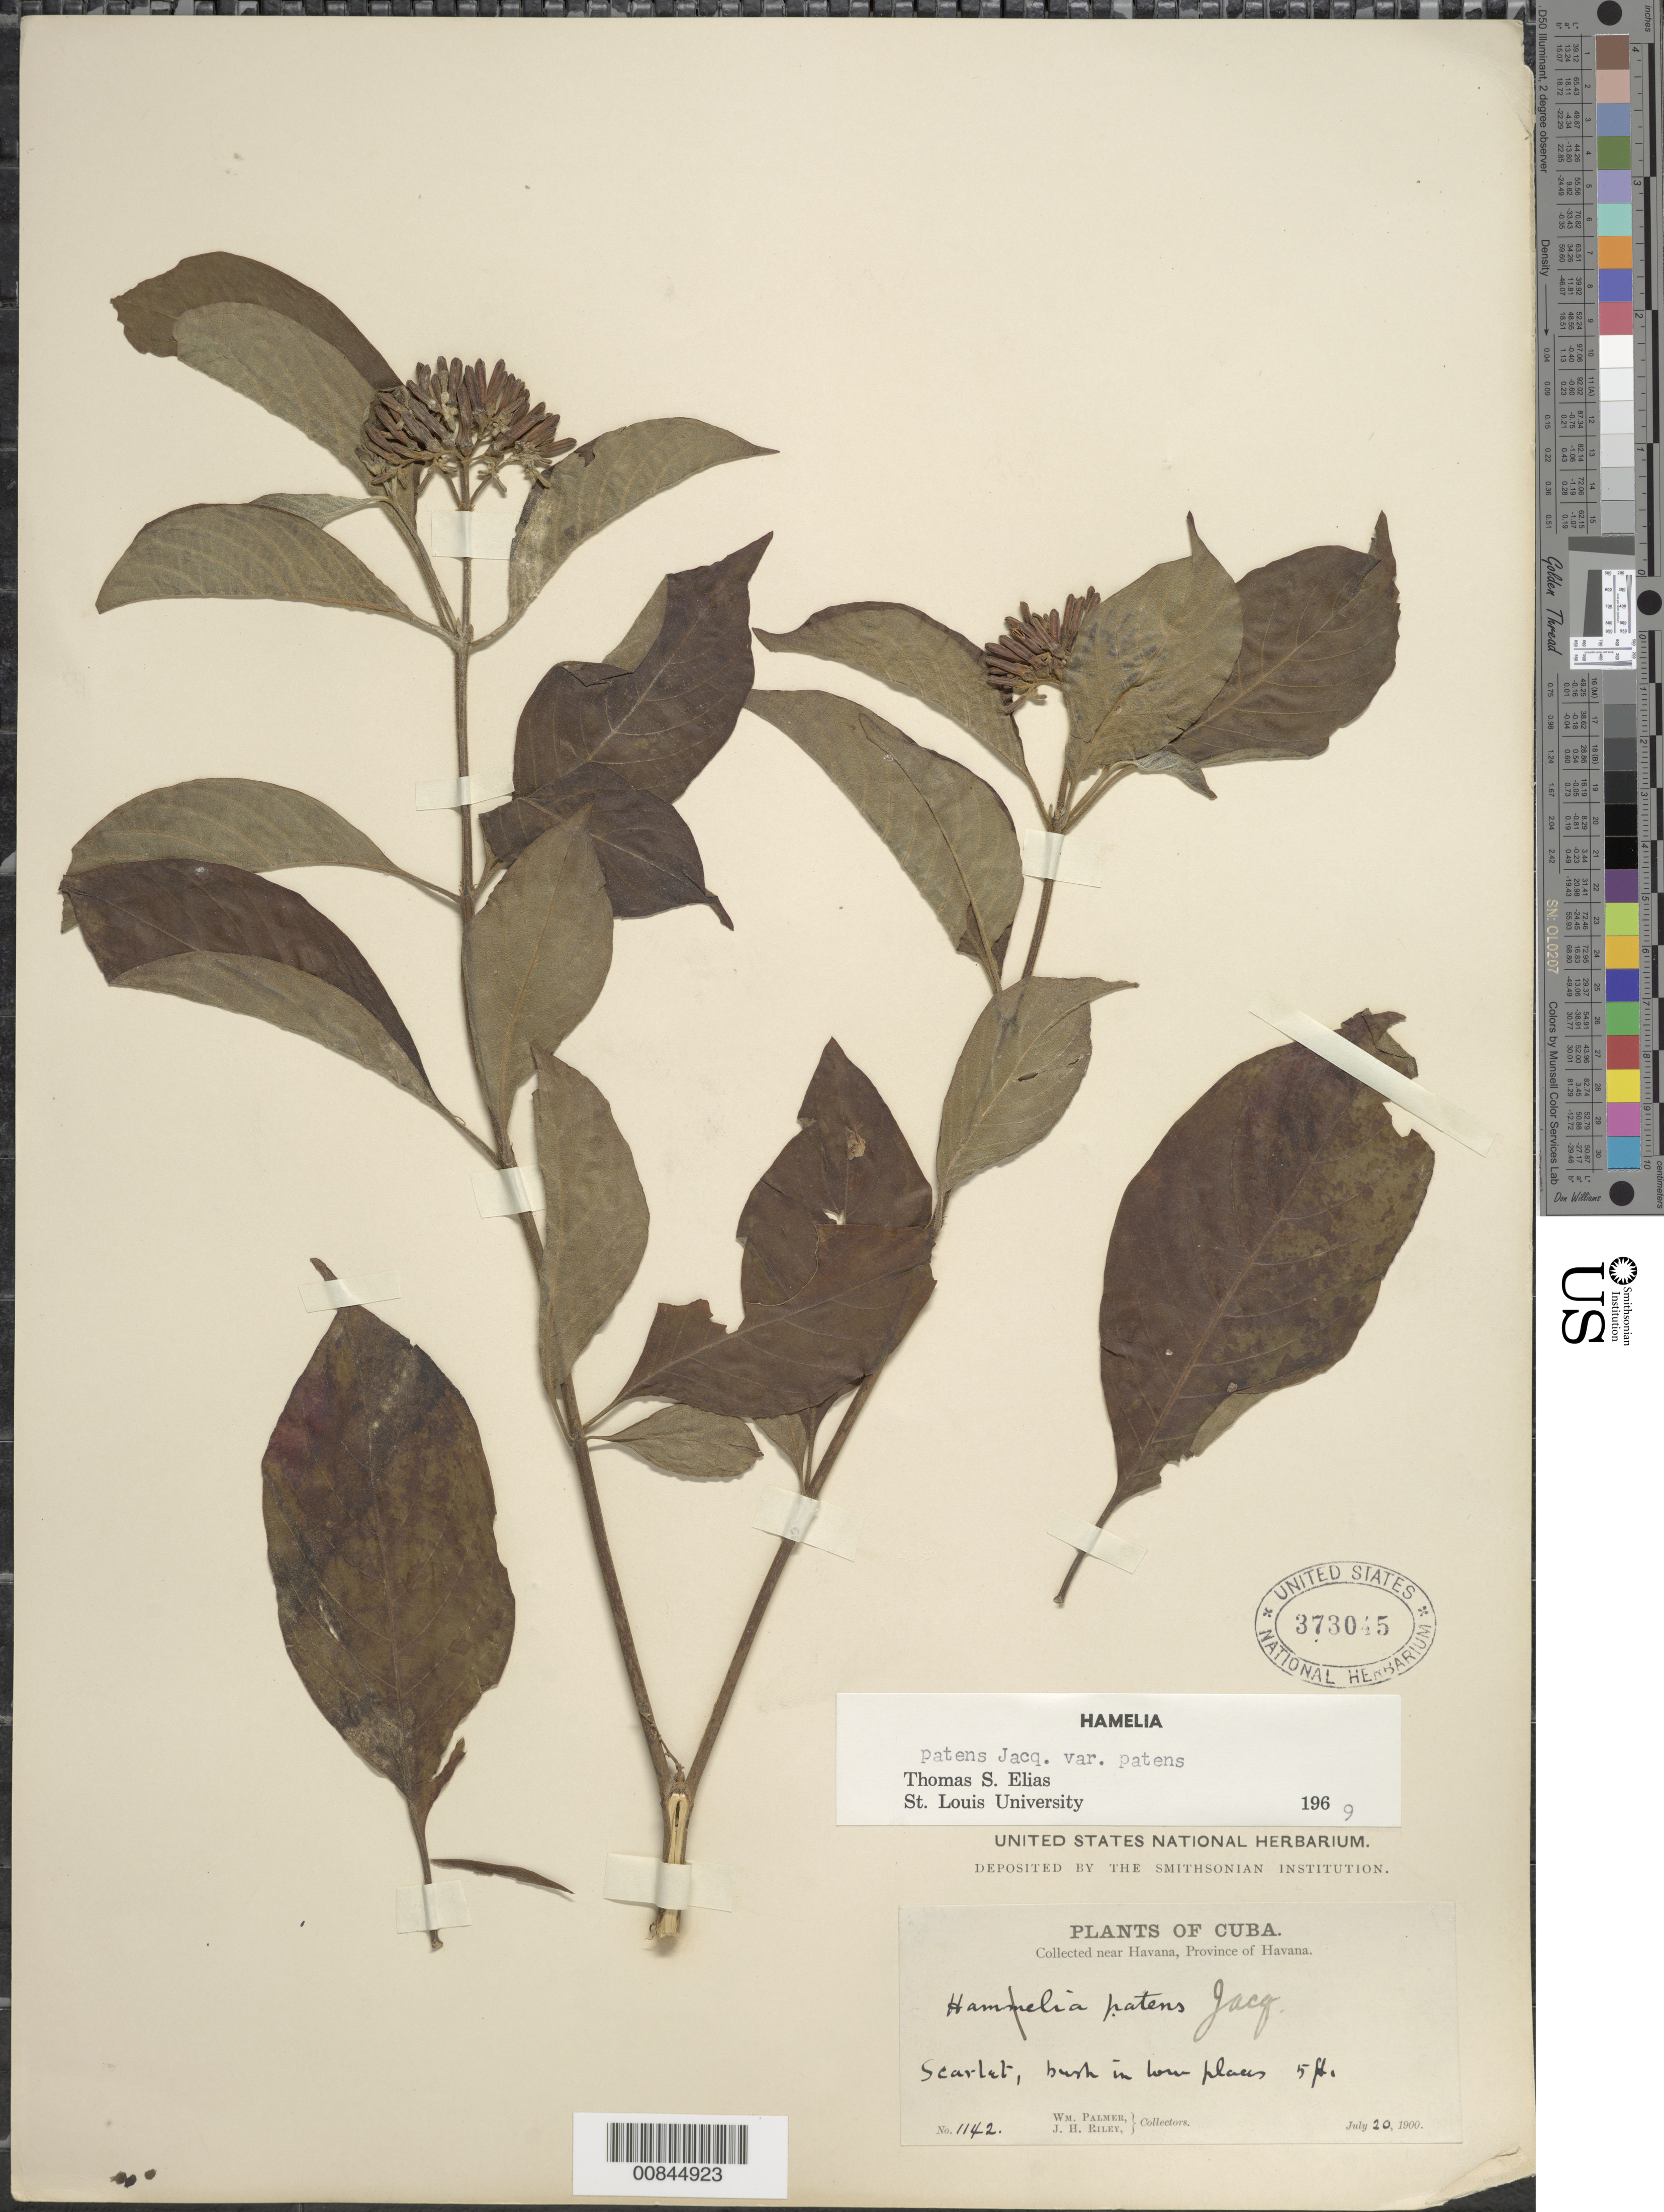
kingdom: Plantae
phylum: Tracheophyta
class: Magnoliopsida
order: Gentianales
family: Rubiaceae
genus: Hamelia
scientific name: Hamelia patens var. patens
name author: Jacq.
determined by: Elias, T. S.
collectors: W. Palmer & J. H. Riley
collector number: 1142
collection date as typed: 20 Jul 1900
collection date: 1900-07-20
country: Cuba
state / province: La Habana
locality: Near Havana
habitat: In low places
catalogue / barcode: US 373045